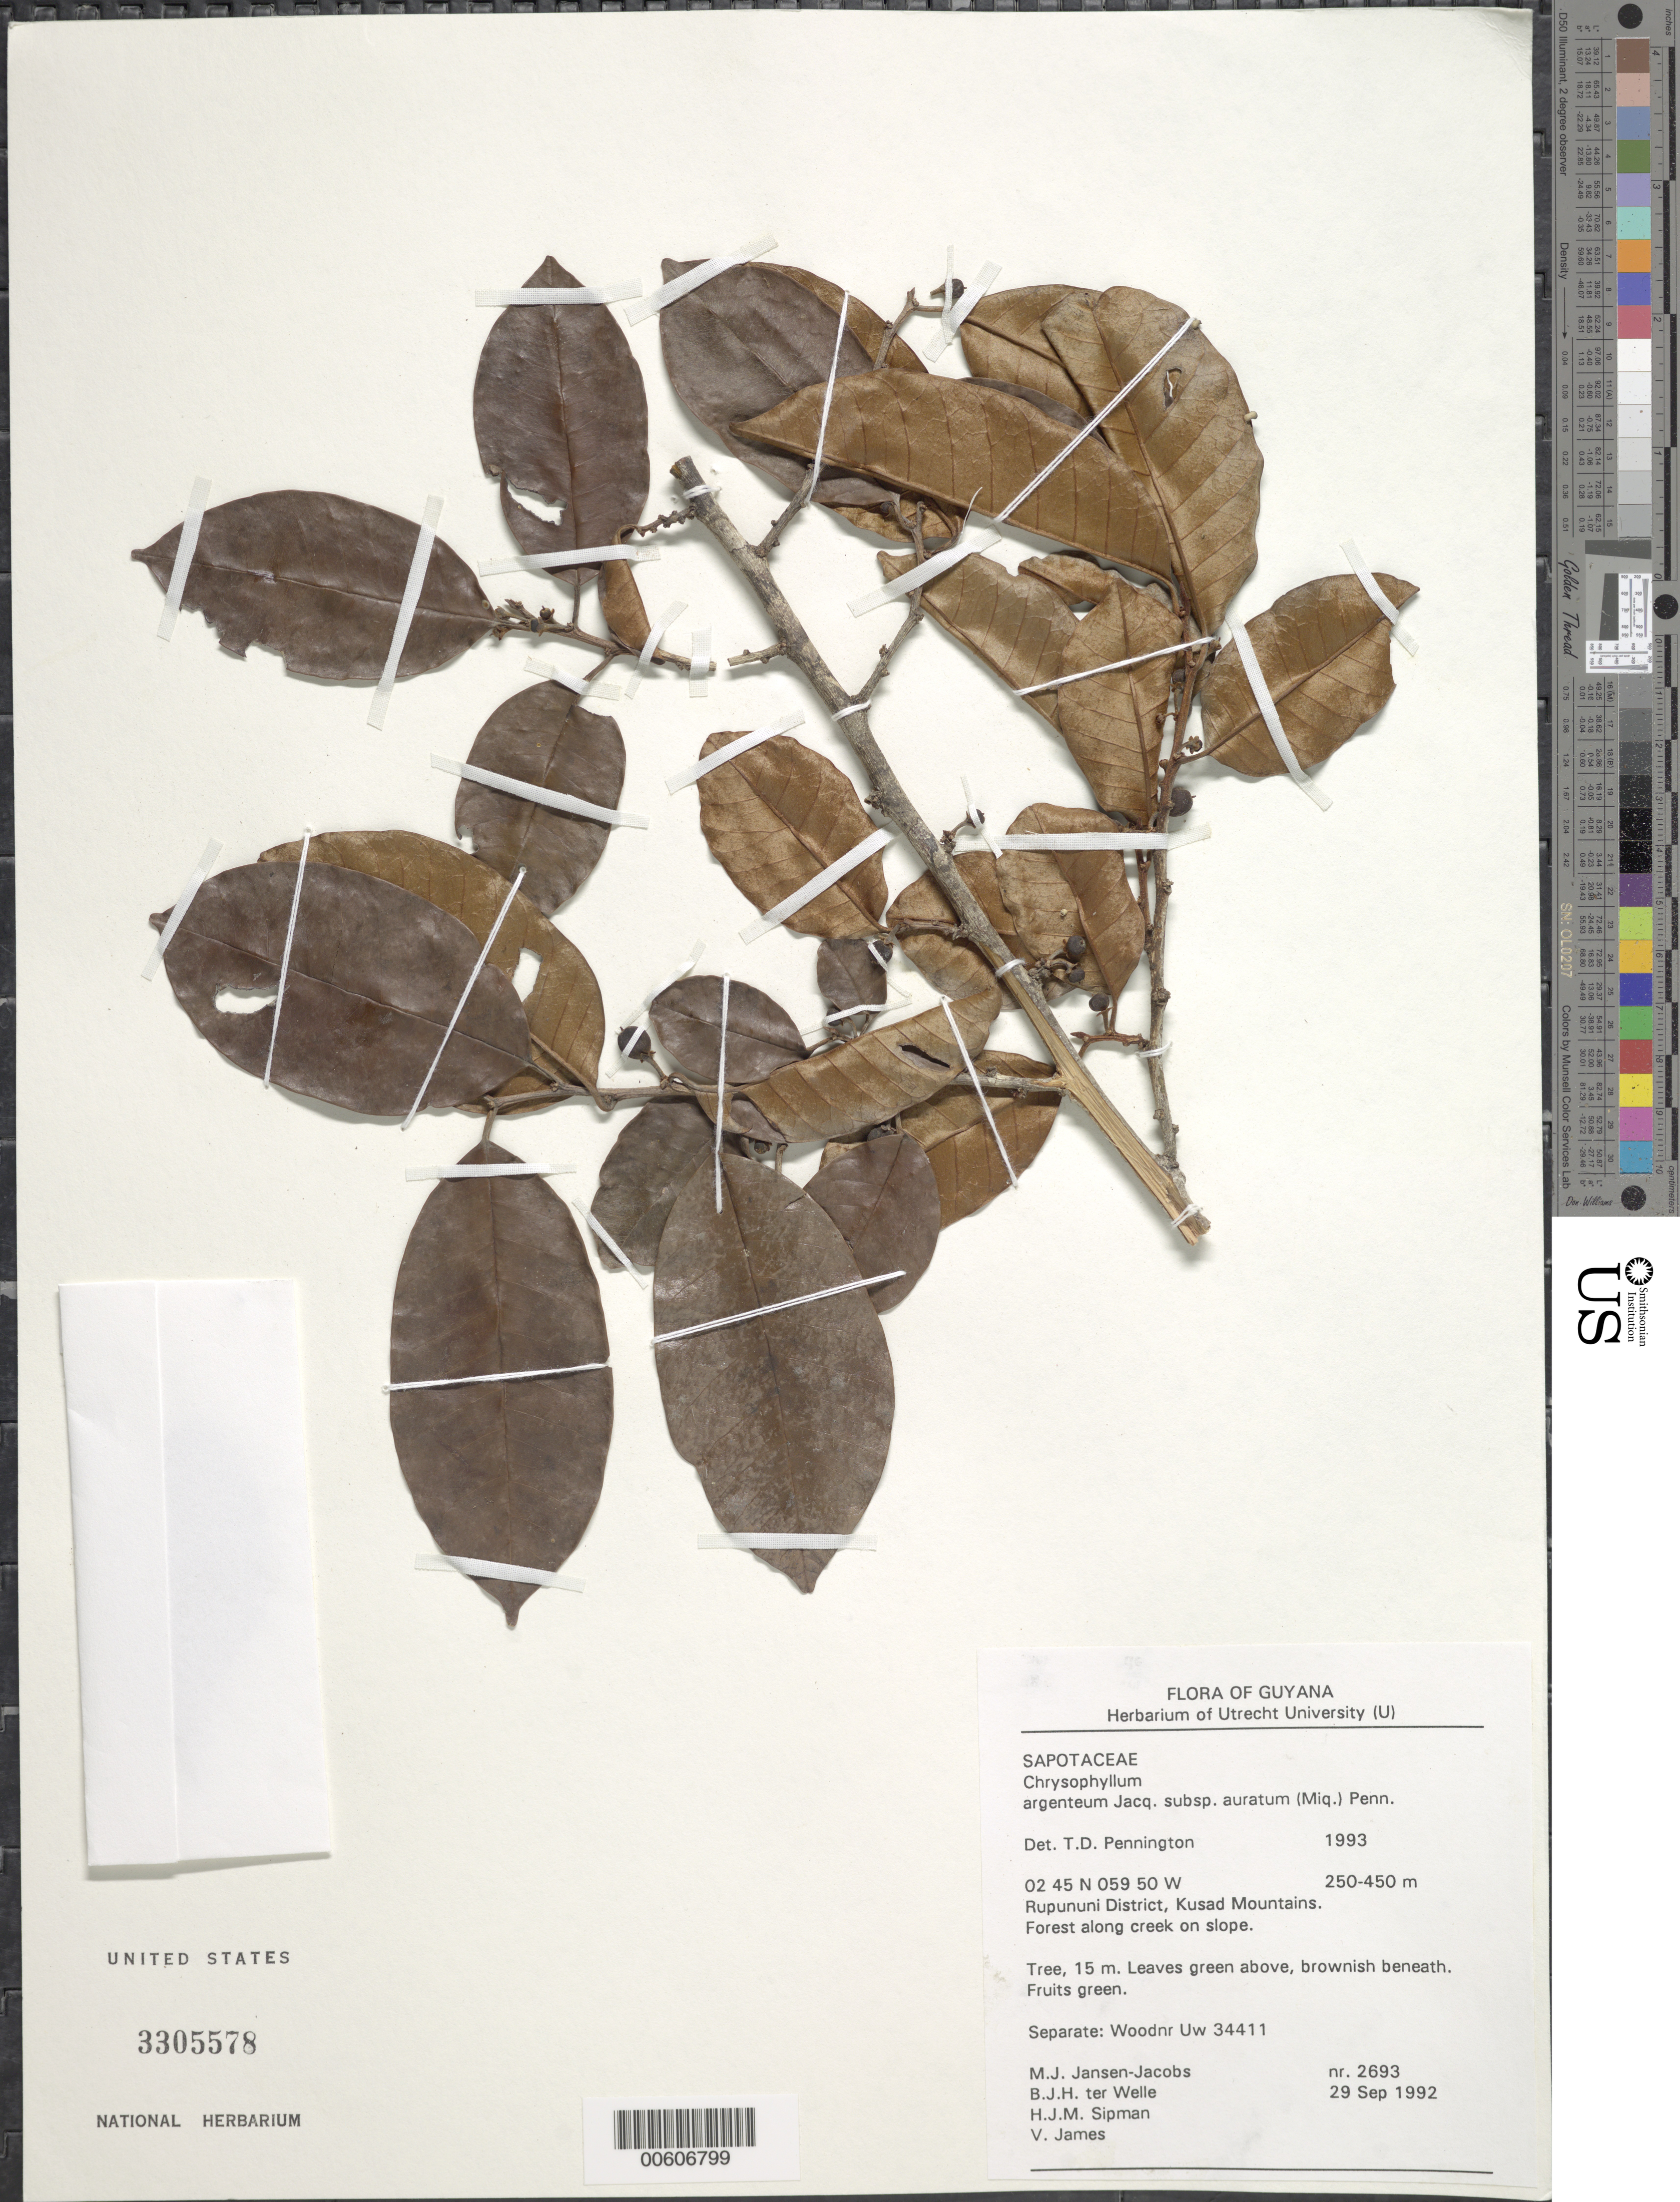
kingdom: Plantae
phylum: Tracheophyta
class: Magnoliopsida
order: Ericales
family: Sapotaceae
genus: Chrysophyllum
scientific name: Chrysophyllum argenteum subsp. auratum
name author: (Miq.) T.D. Penn.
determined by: Pennington, T. D., (K)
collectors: M. J. Jansen-Jacobs, B. Welle, H. J. M. Sipman & V. James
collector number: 2693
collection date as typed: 29-Sep-92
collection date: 1992-09-29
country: Guyana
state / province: U. Takutu-U. Essequibo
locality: Kusad Mountains, Rupununi District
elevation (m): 250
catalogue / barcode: US 3305578